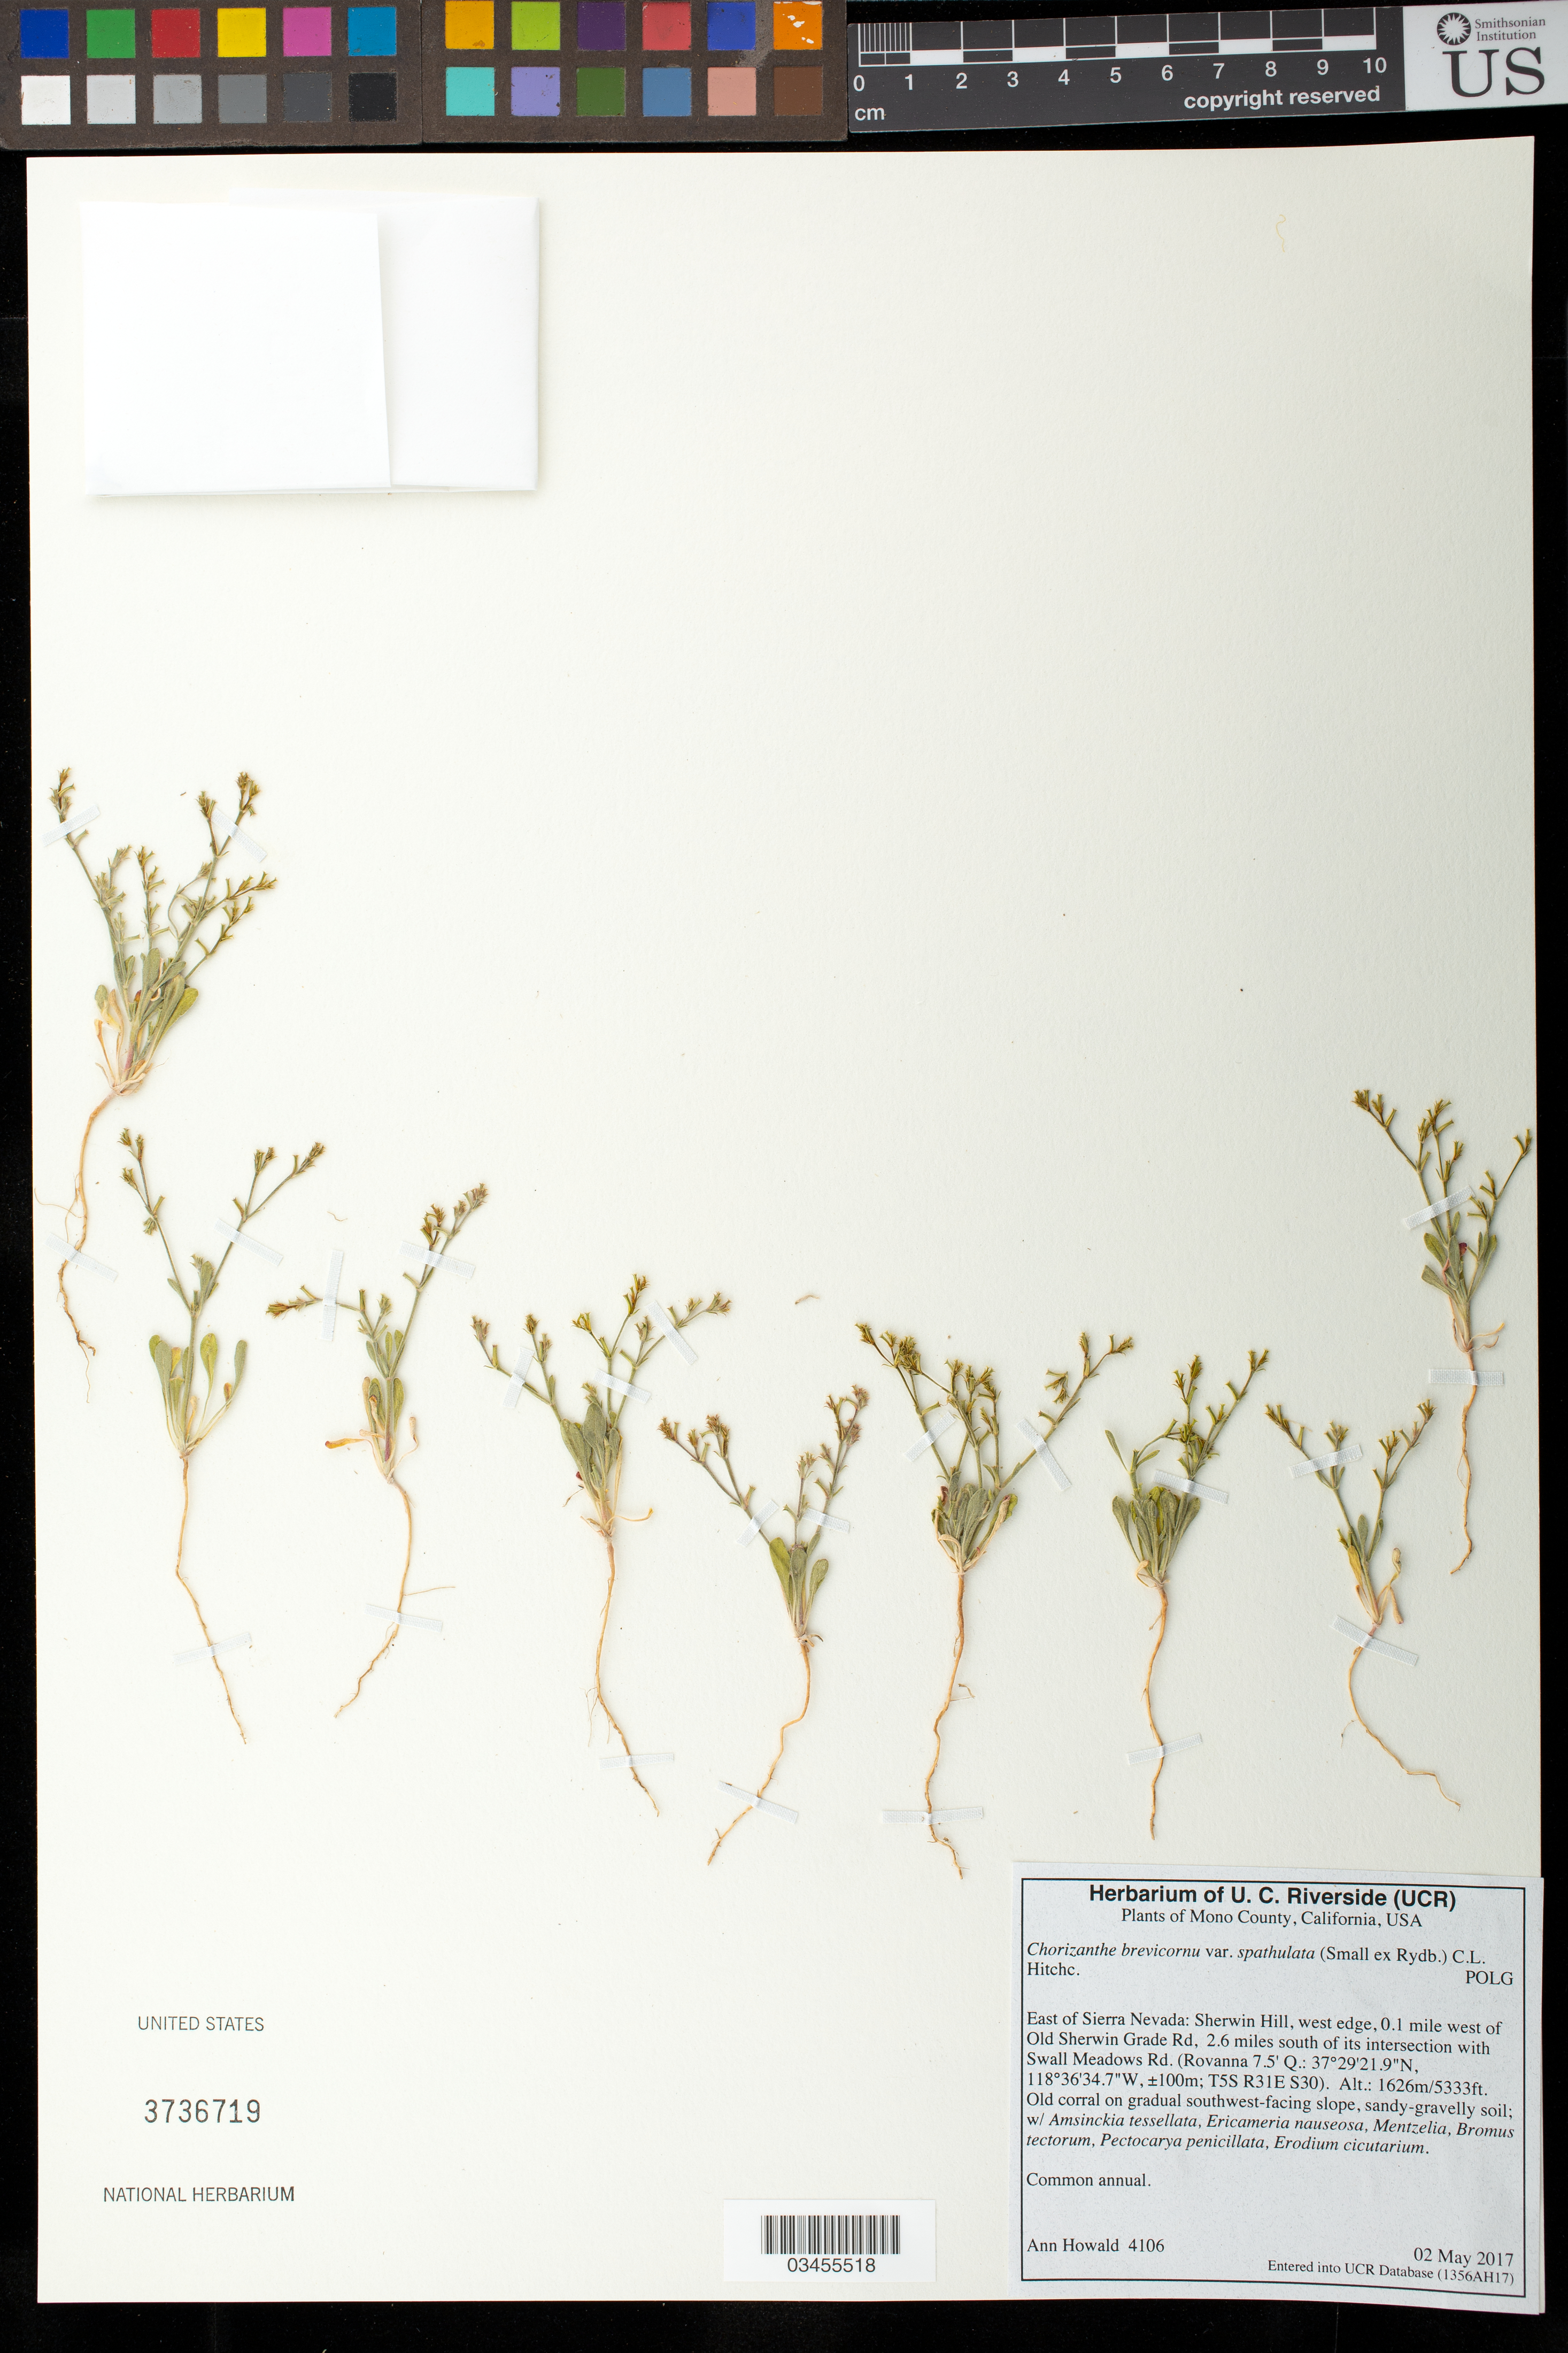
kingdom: Plantae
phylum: Tracheophyta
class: Magnoliopsida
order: Caryophyllales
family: Polygonaceae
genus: Chorizanthe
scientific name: Chorizanthe brevicornu var. spathulata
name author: (Small ex Rydb.) C.L. Hitchc.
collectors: A. Howald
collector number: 4106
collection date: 2017-05-02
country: United States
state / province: California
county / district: Mono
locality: East of Sierra Nevada: Sherwin Hill, west edge, 0.1 mile west of Old Sherwin Grade Rd., 2.6 miles south of its intersection with Swall Meadows Rd. (Rovanna 7.5' Q.)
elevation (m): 1626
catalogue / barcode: US 3736719